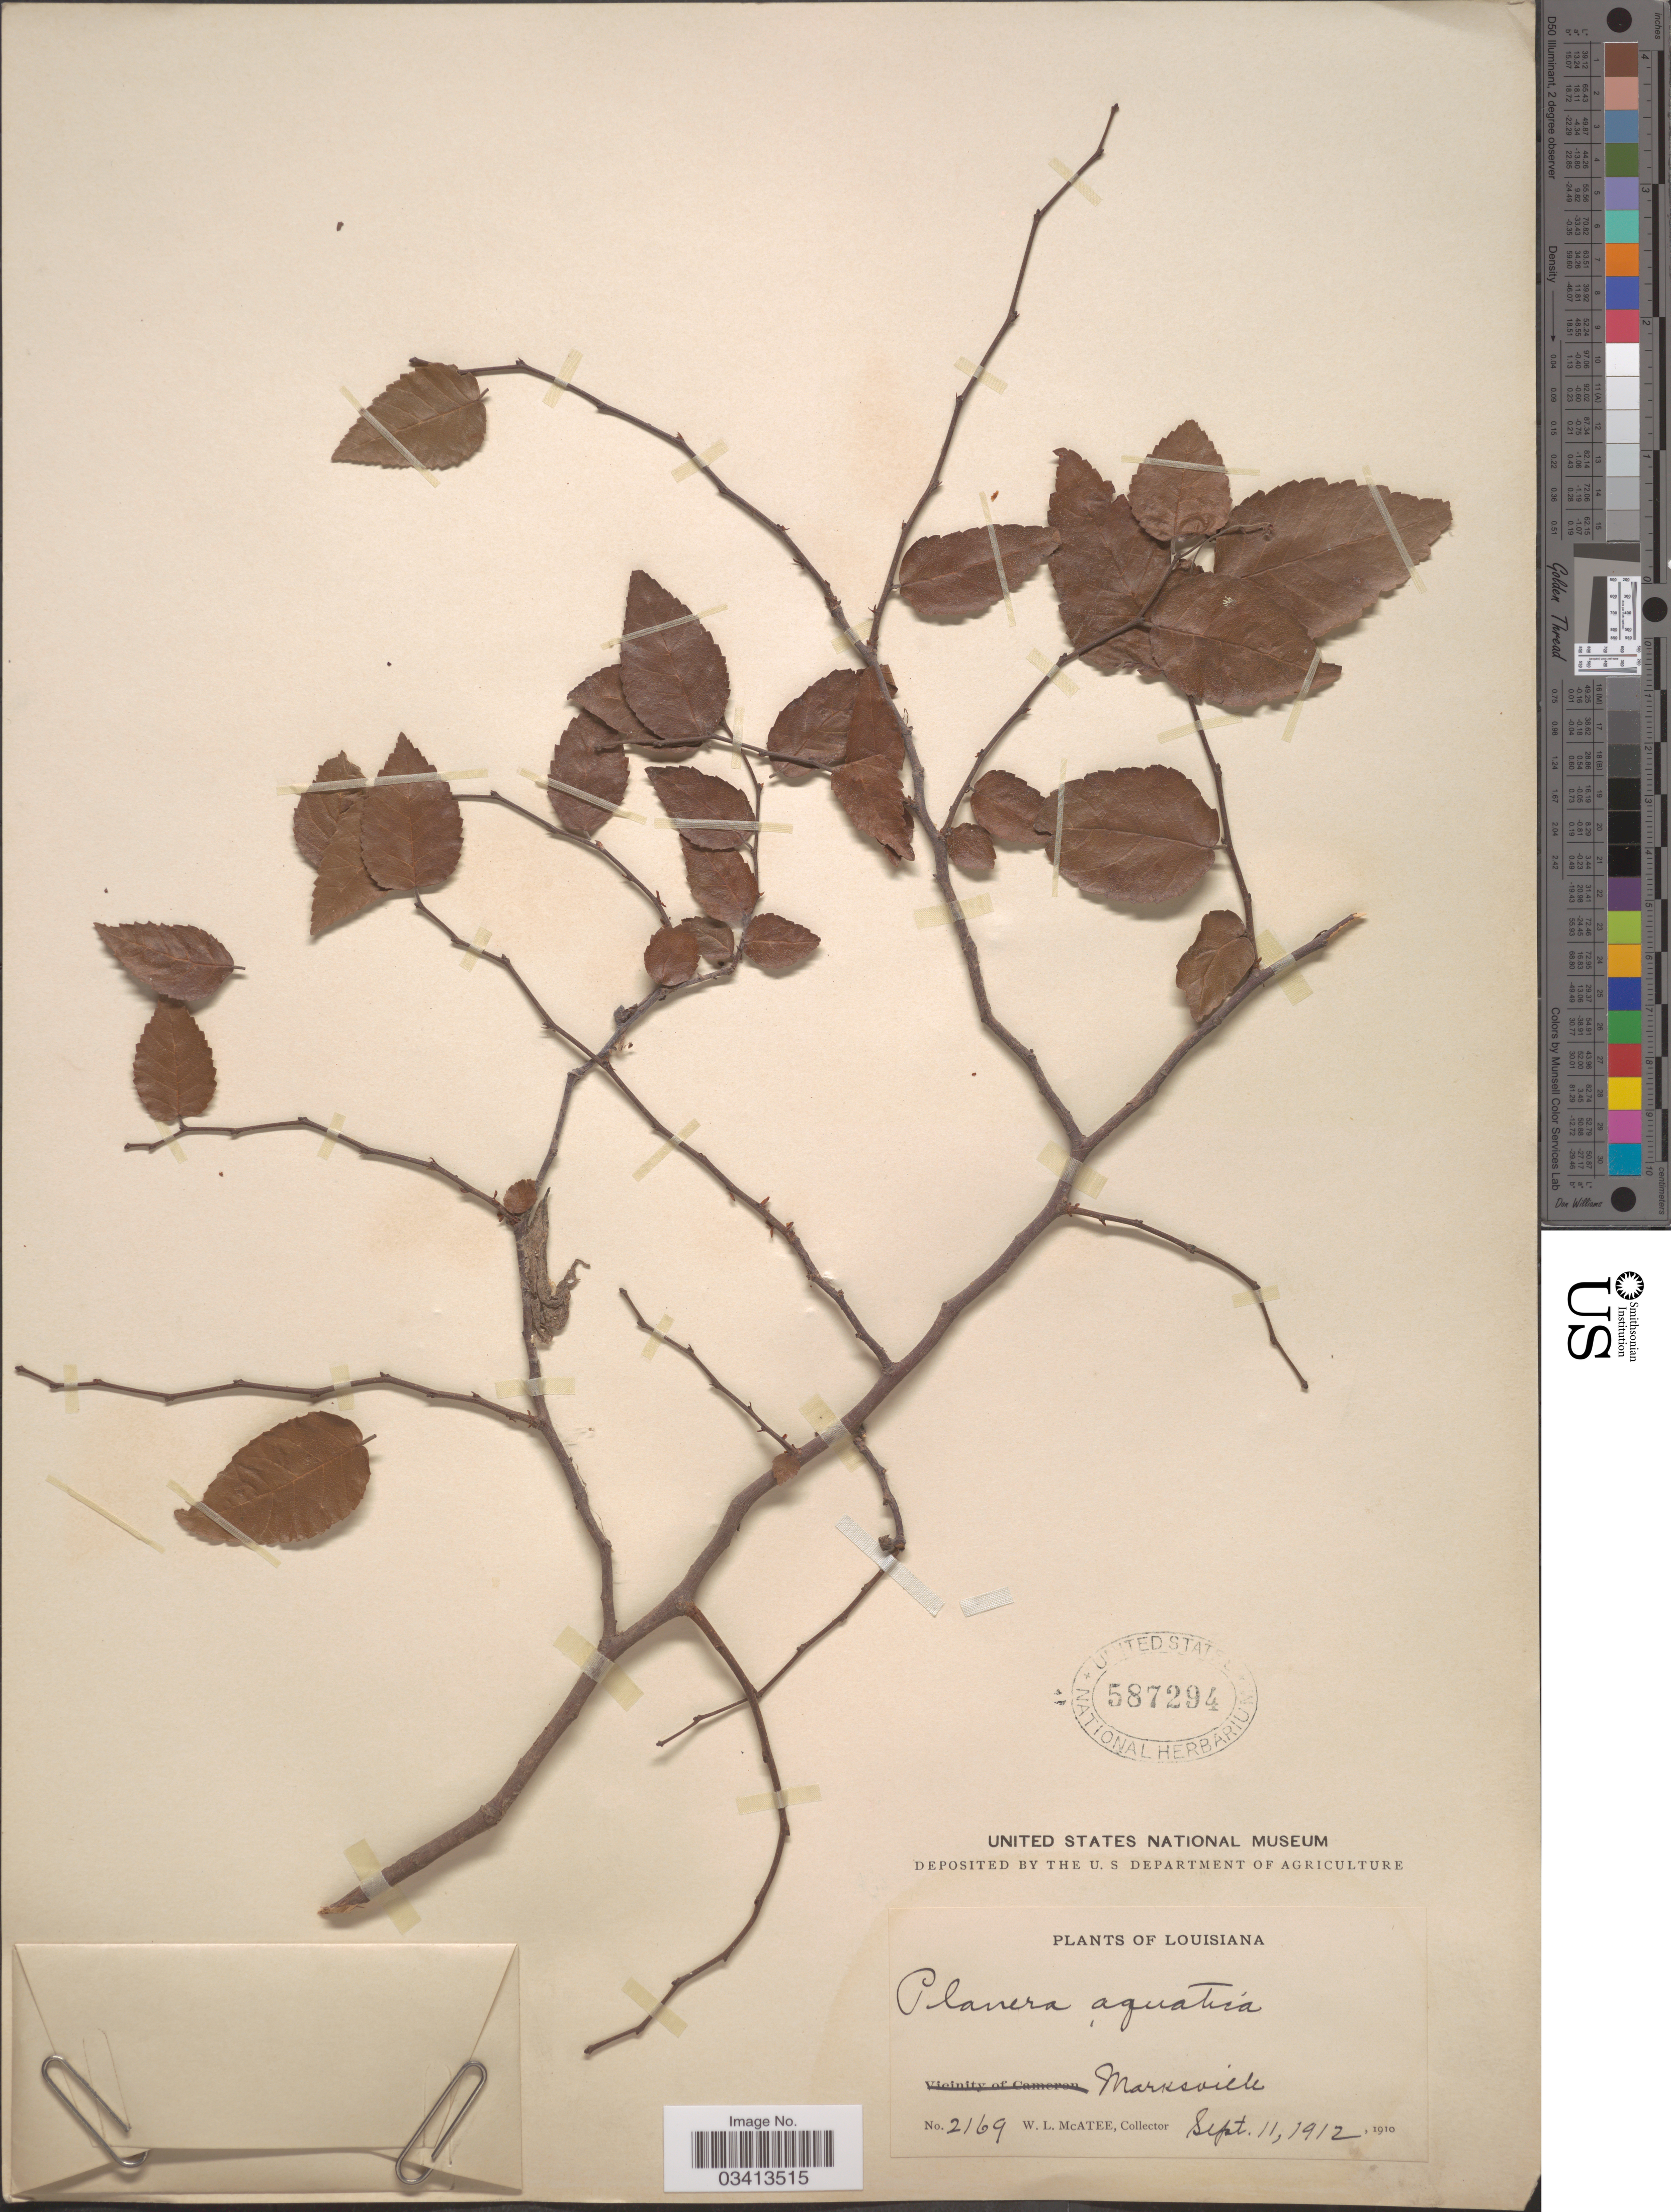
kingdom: Plantae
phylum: Tracheophyta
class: Magnoliopsida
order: Rosales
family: Ulmaceae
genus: Planera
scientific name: Planera aquatica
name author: J.F. Gmel.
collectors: W. McAtee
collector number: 2169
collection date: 1912-09-11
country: United States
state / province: Louisiana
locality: Marksville.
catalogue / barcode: US 587294